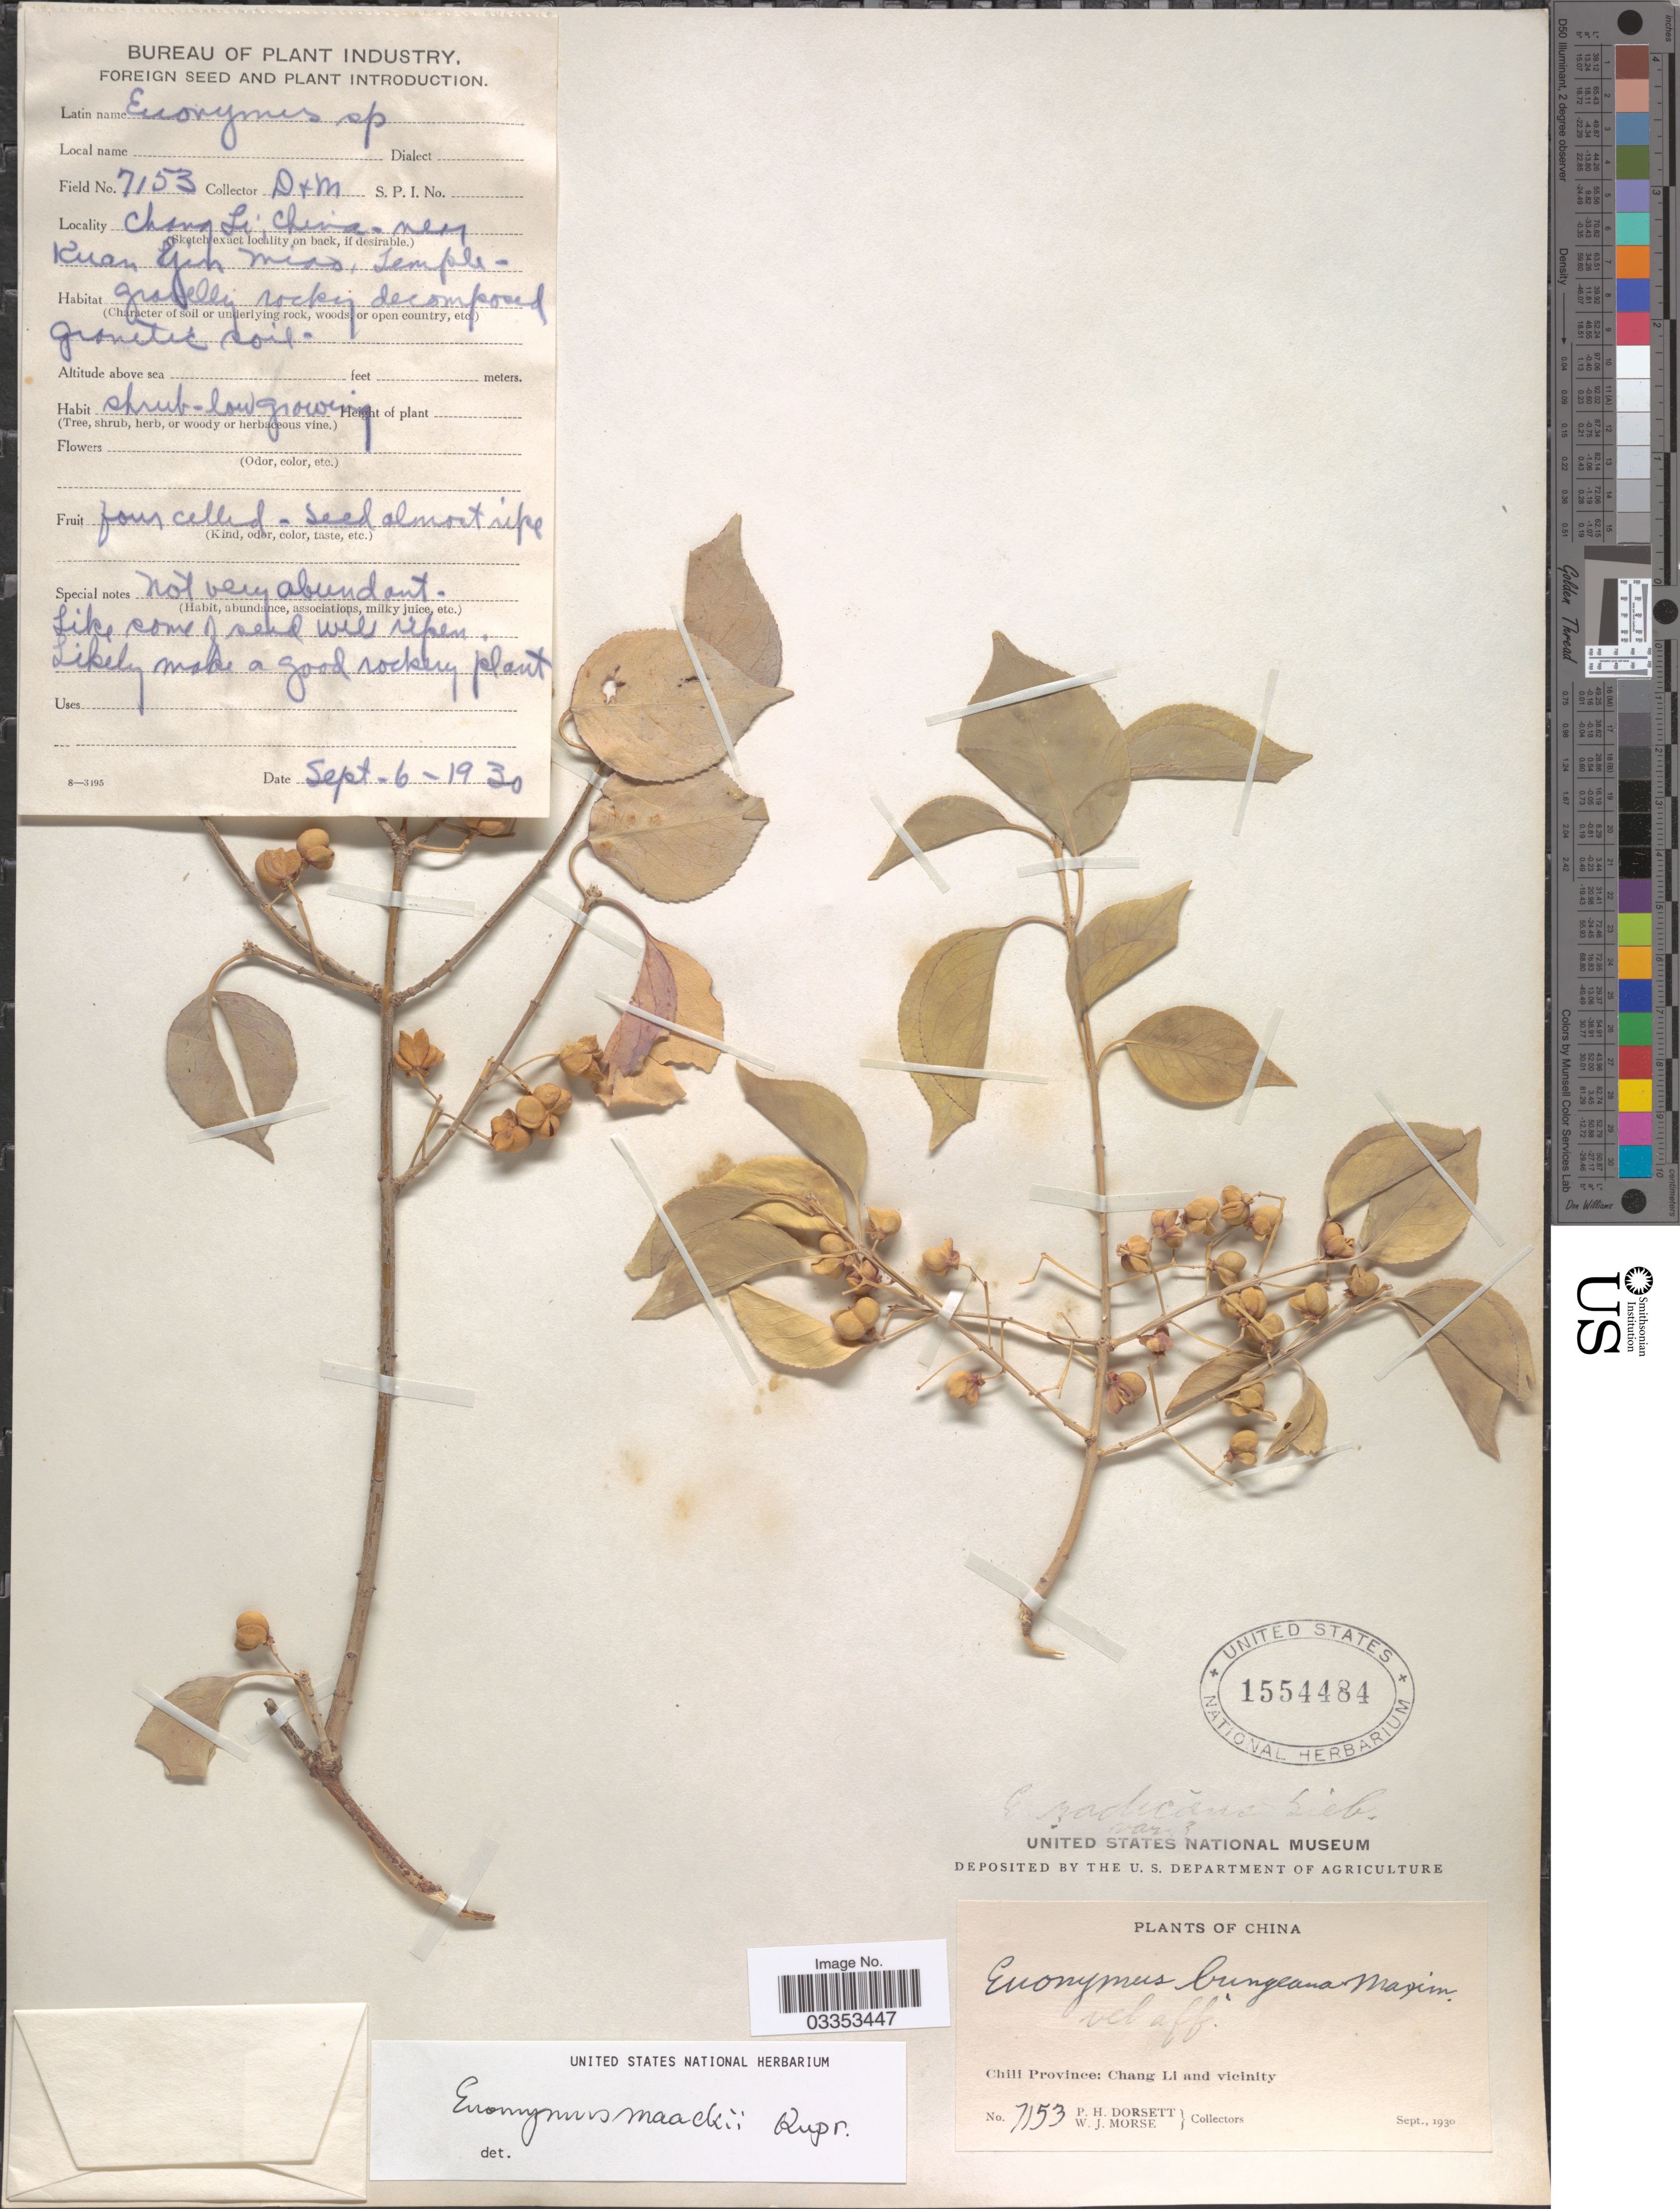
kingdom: Plantae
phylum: Tracheophyta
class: Magnoliopsida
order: Celastrales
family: Celastraceae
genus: Euonymus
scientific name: Euonymus maackii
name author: Rupr.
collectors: P. H. Dorsett & W. J. Morse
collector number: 7153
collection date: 1930-09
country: China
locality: Chili Province: Chang Li and vicinity. Near Kuan Yin Miao, Temple.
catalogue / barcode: US 1554484